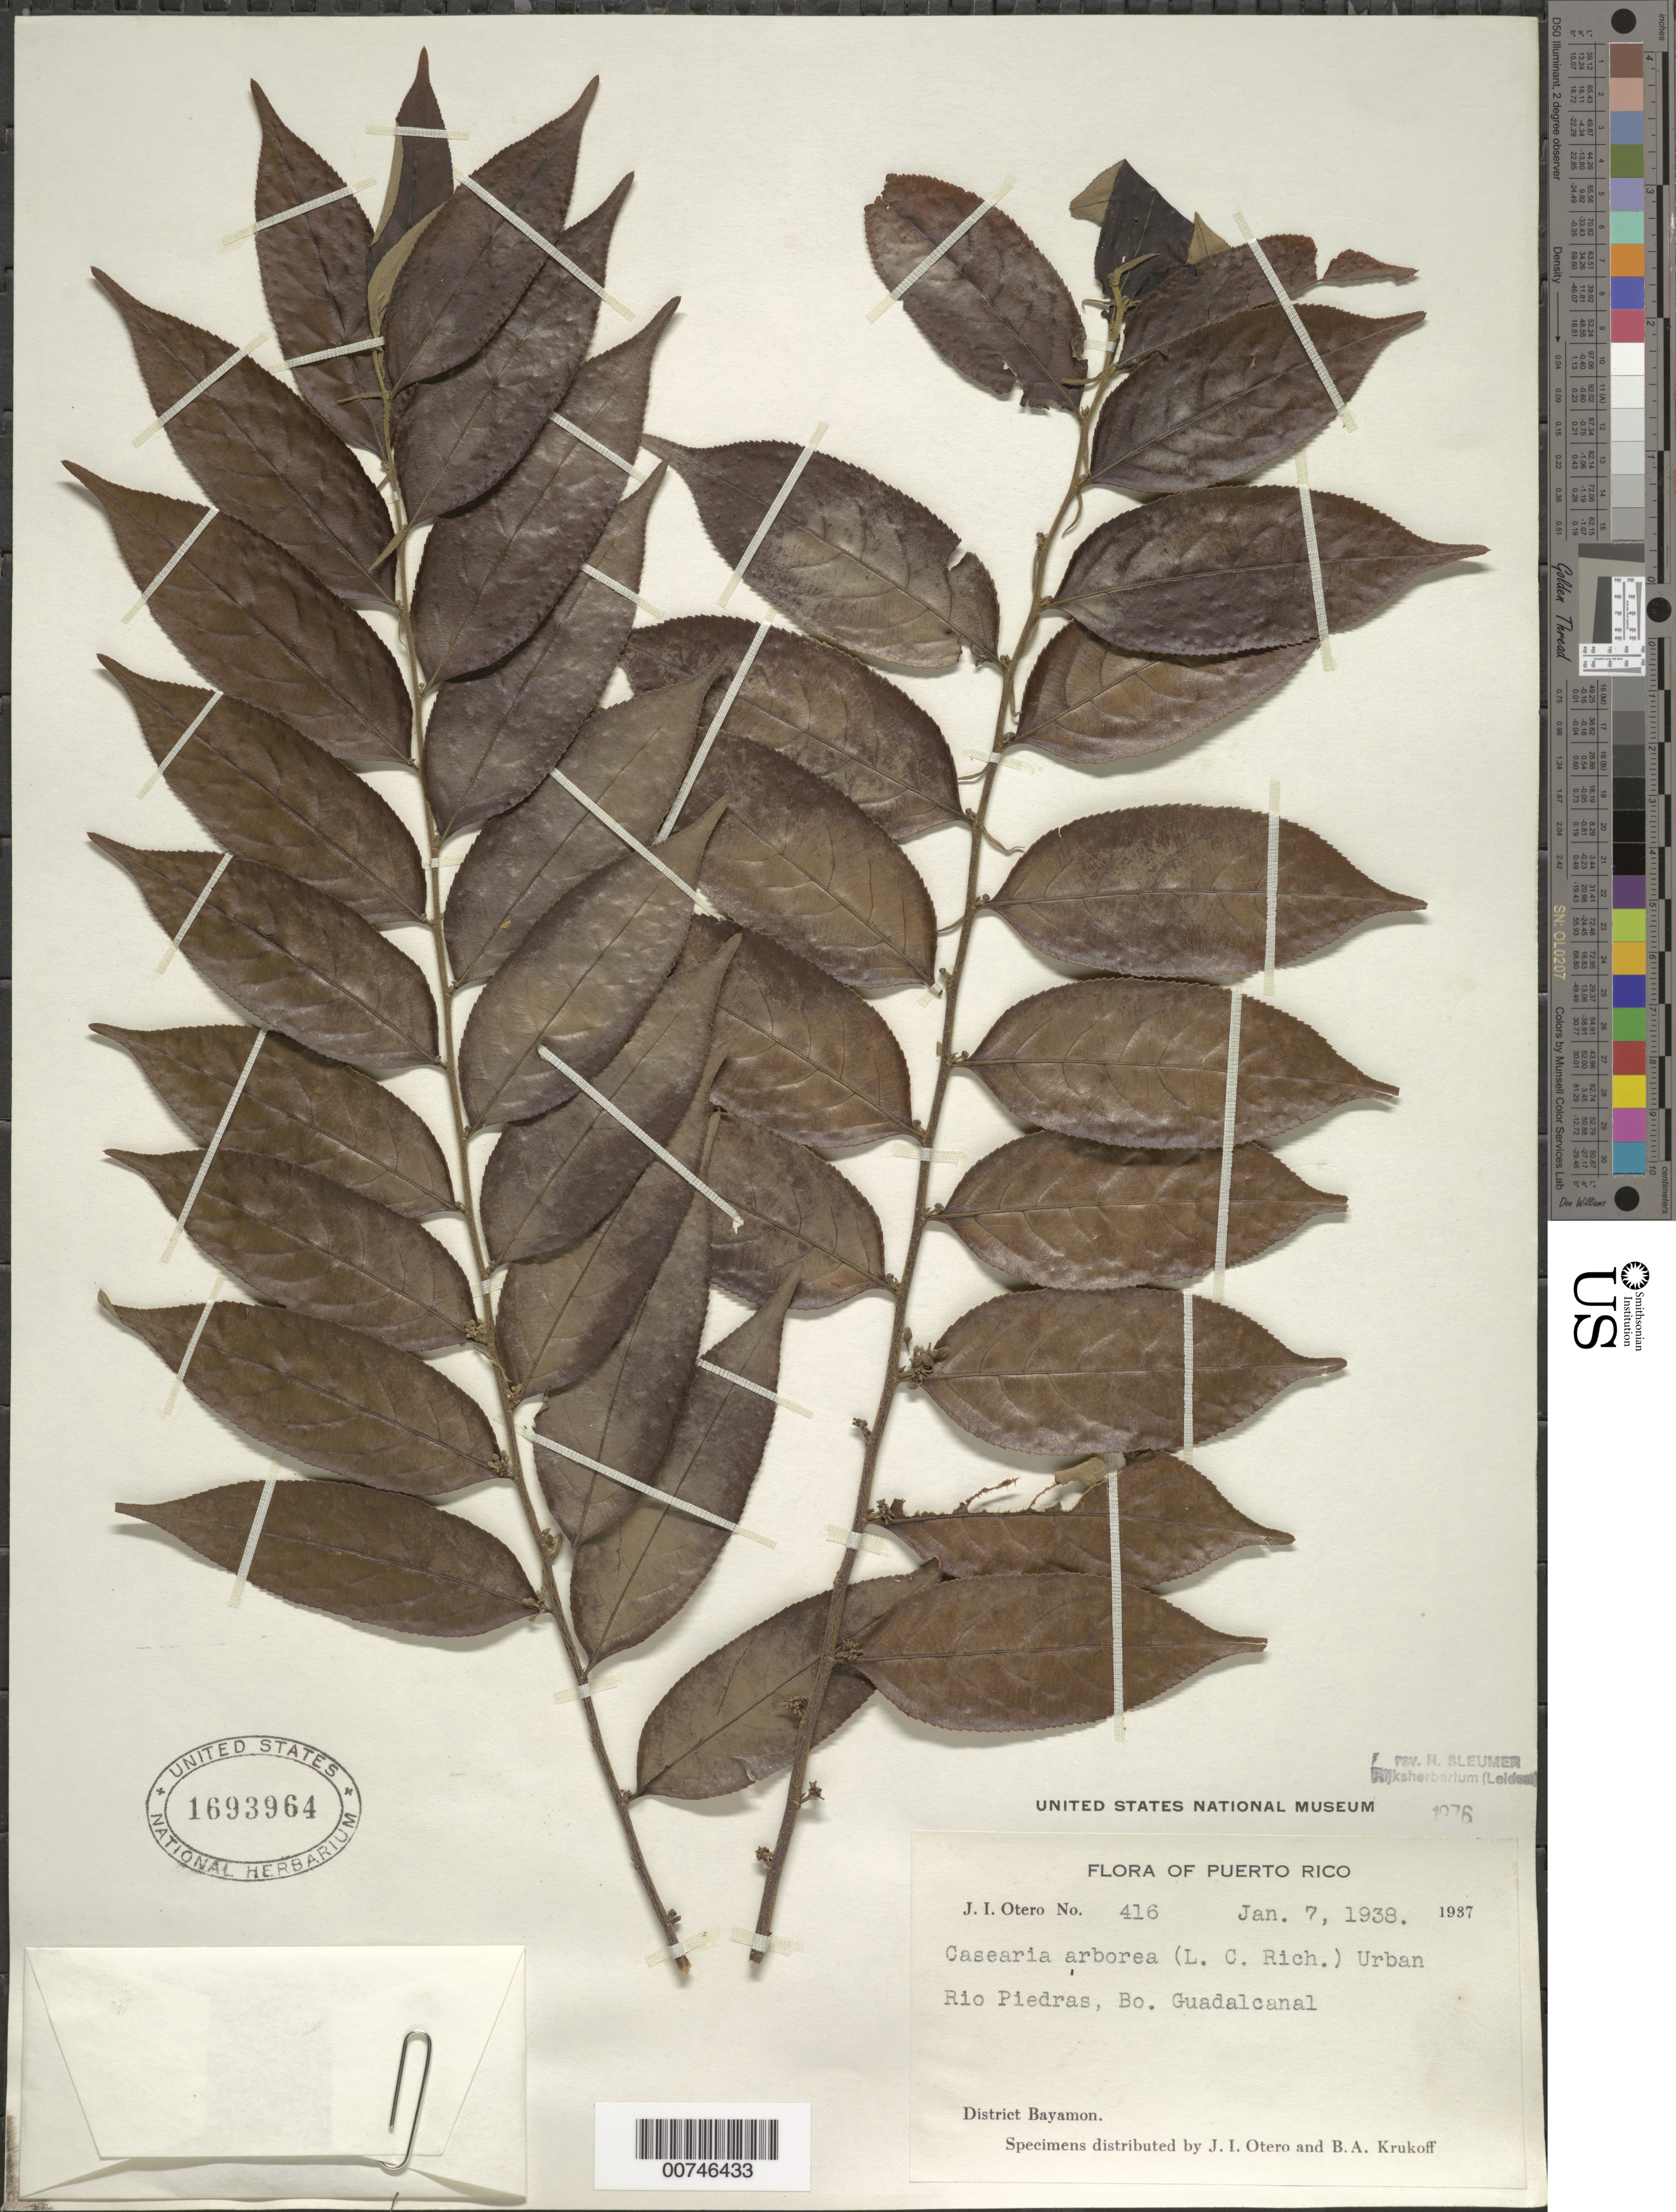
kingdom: Plantae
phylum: Tracheophyta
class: Magnoliopsida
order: Malpighiales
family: Salicaceae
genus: Casearia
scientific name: Casearia arborea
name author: (Rich.) Urb.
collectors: J. Otero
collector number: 416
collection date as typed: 07 Jan 1938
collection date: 1938-01-07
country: Puerto Rico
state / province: San Juan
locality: Barrio Guadalcanal. District Bayamón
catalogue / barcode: US 1693964